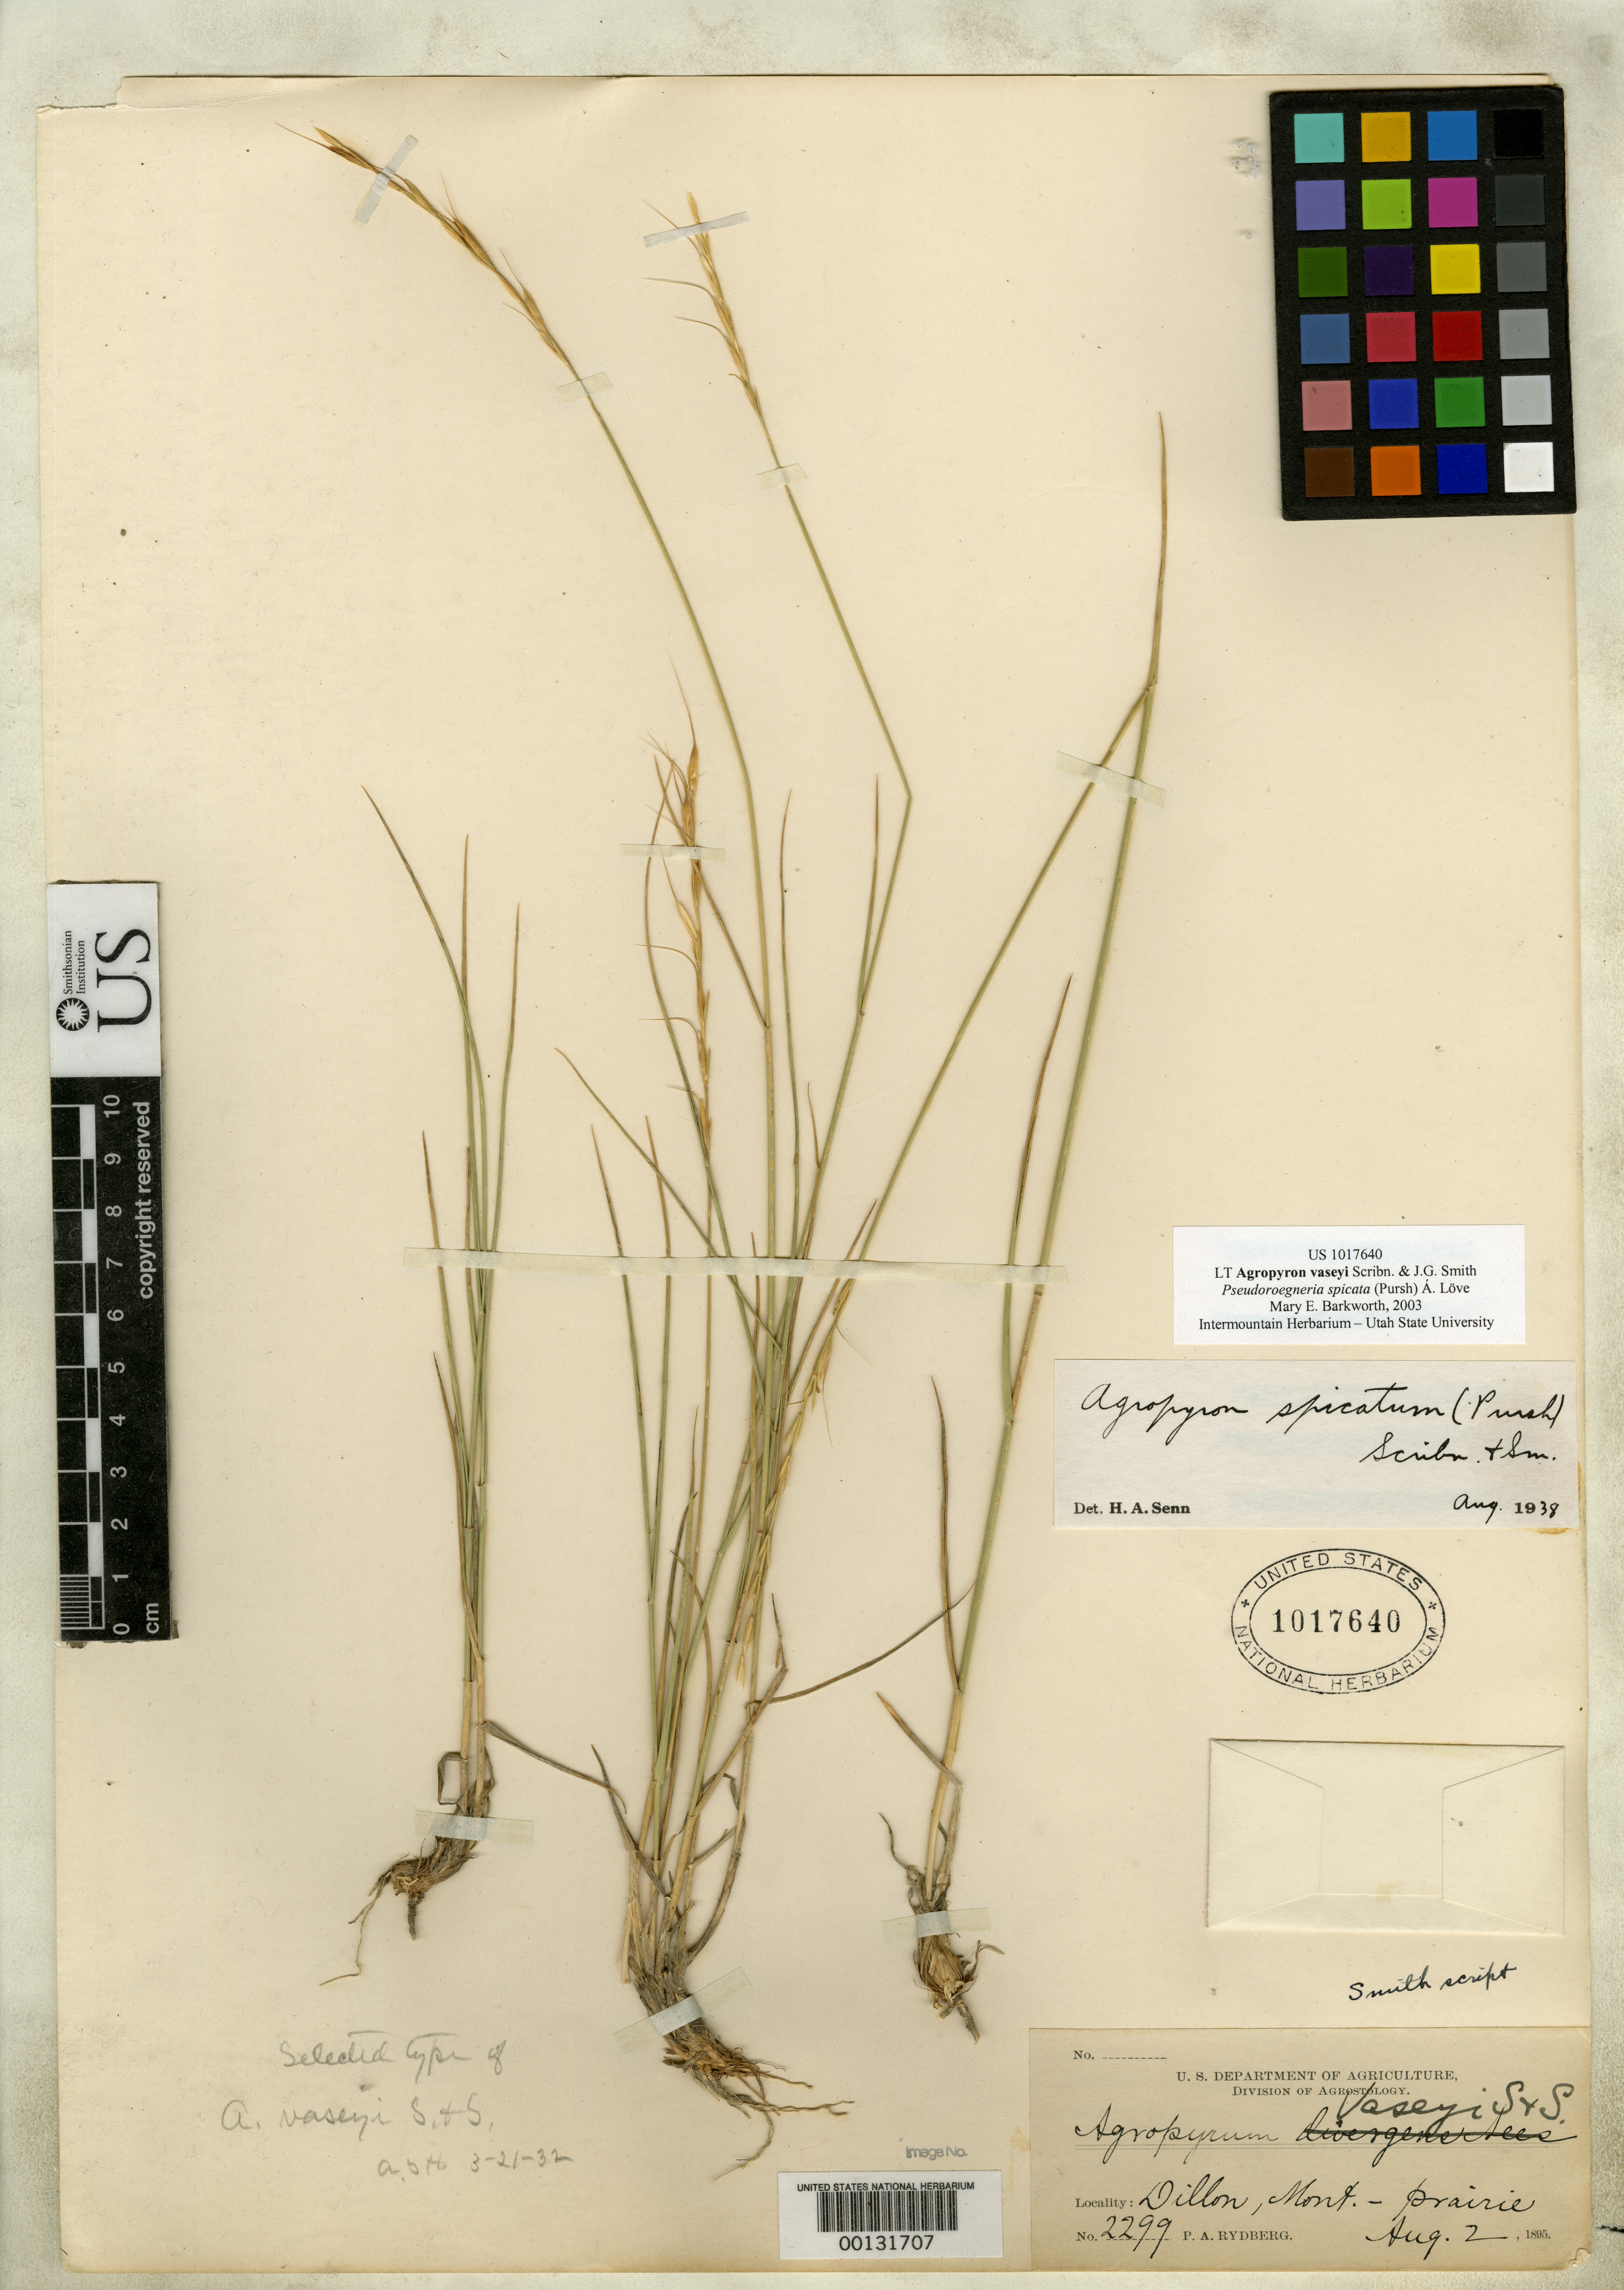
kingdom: Plantae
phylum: Tracheophyta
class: Liliopsida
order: Poales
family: Poaceae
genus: Agropyron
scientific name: Agropyron vaseyi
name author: Scribn. & J.G. Sm.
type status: Syntype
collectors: P. A. Rydberg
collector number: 2299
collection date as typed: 02 Aug 1895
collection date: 1895-08-02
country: United States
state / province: Montana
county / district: Beaverhead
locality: Dillon.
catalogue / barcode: US 1017640